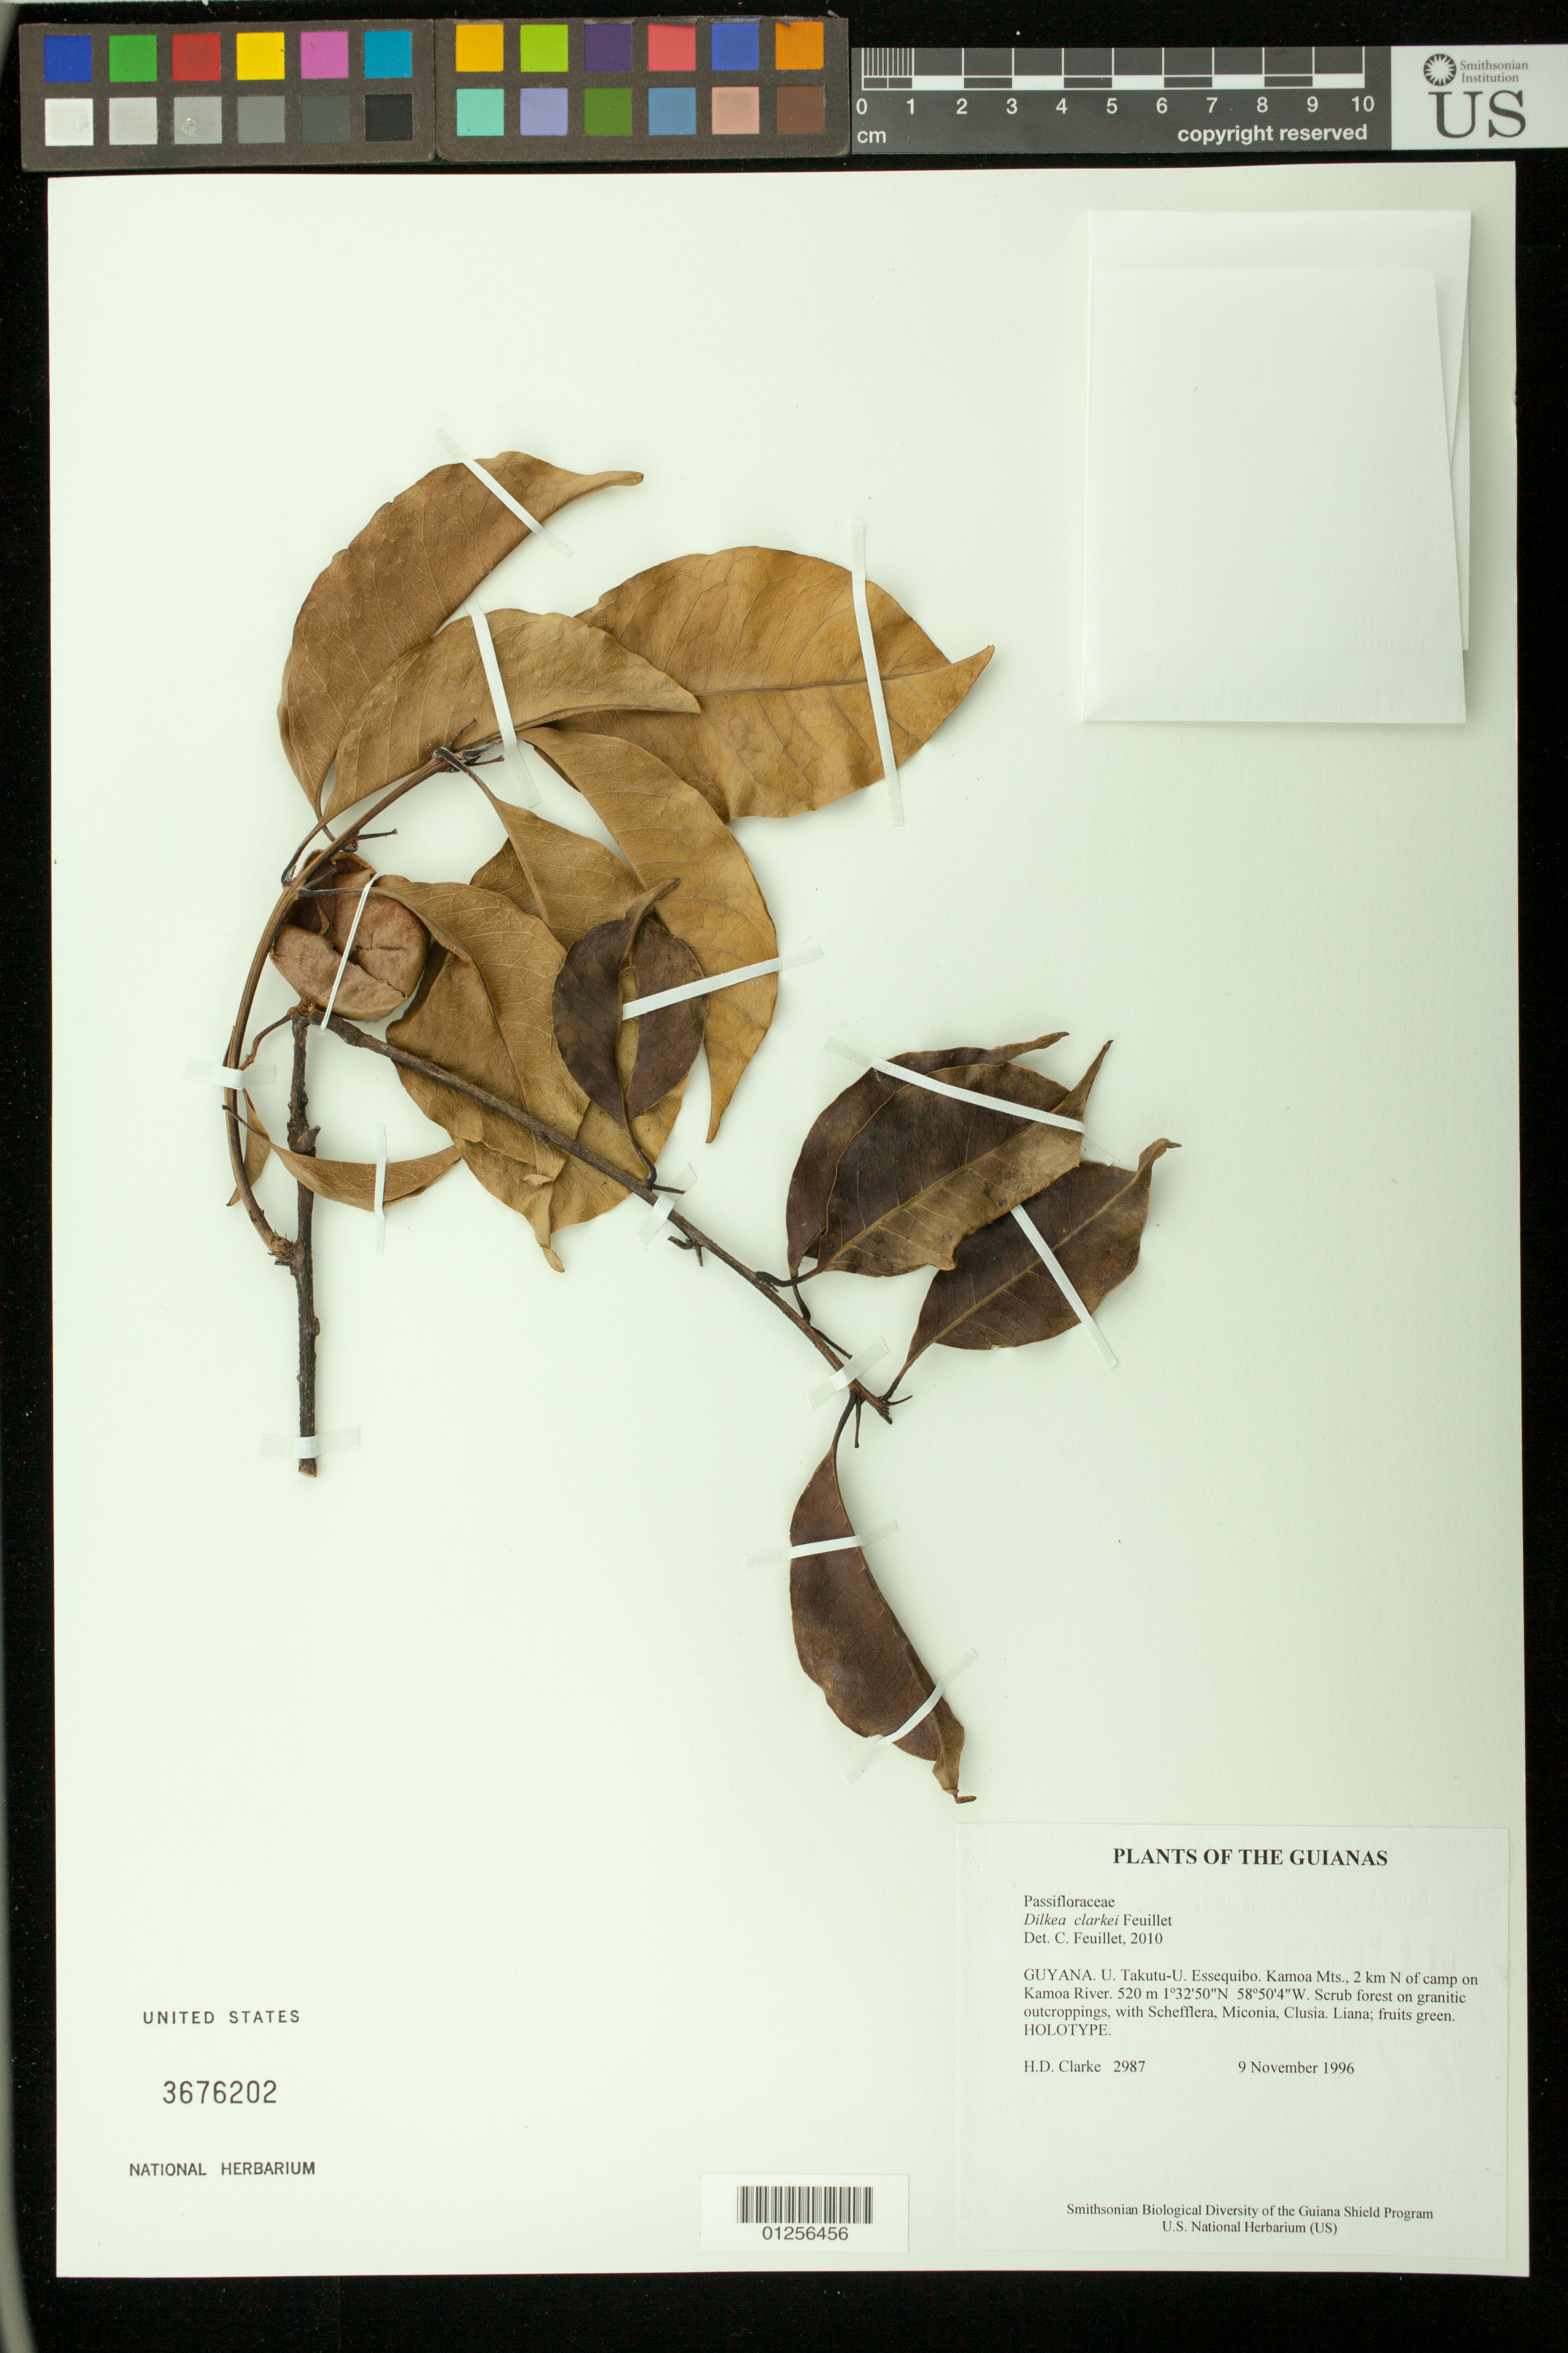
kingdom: Plantae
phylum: Tracheophyta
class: Magnoliopsida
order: Malpighiales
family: Passifloraceae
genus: Dilkea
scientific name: Dilkea clarkei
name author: Feuillet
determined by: Feuillet, C.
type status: Holotype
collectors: H. D. Clarke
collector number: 2987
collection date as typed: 9 November 1996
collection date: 1996-11-09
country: Guyana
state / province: U. Takutu-U. Essequibo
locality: U. Takutu-U. Essequibo. Kamoa Mts., 2 km N of camp on Kamoa River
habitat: Scrub forest on granitic outcroppings, with Schefflera, Miconia, Clusia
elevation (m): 520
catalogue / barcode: US 3676202